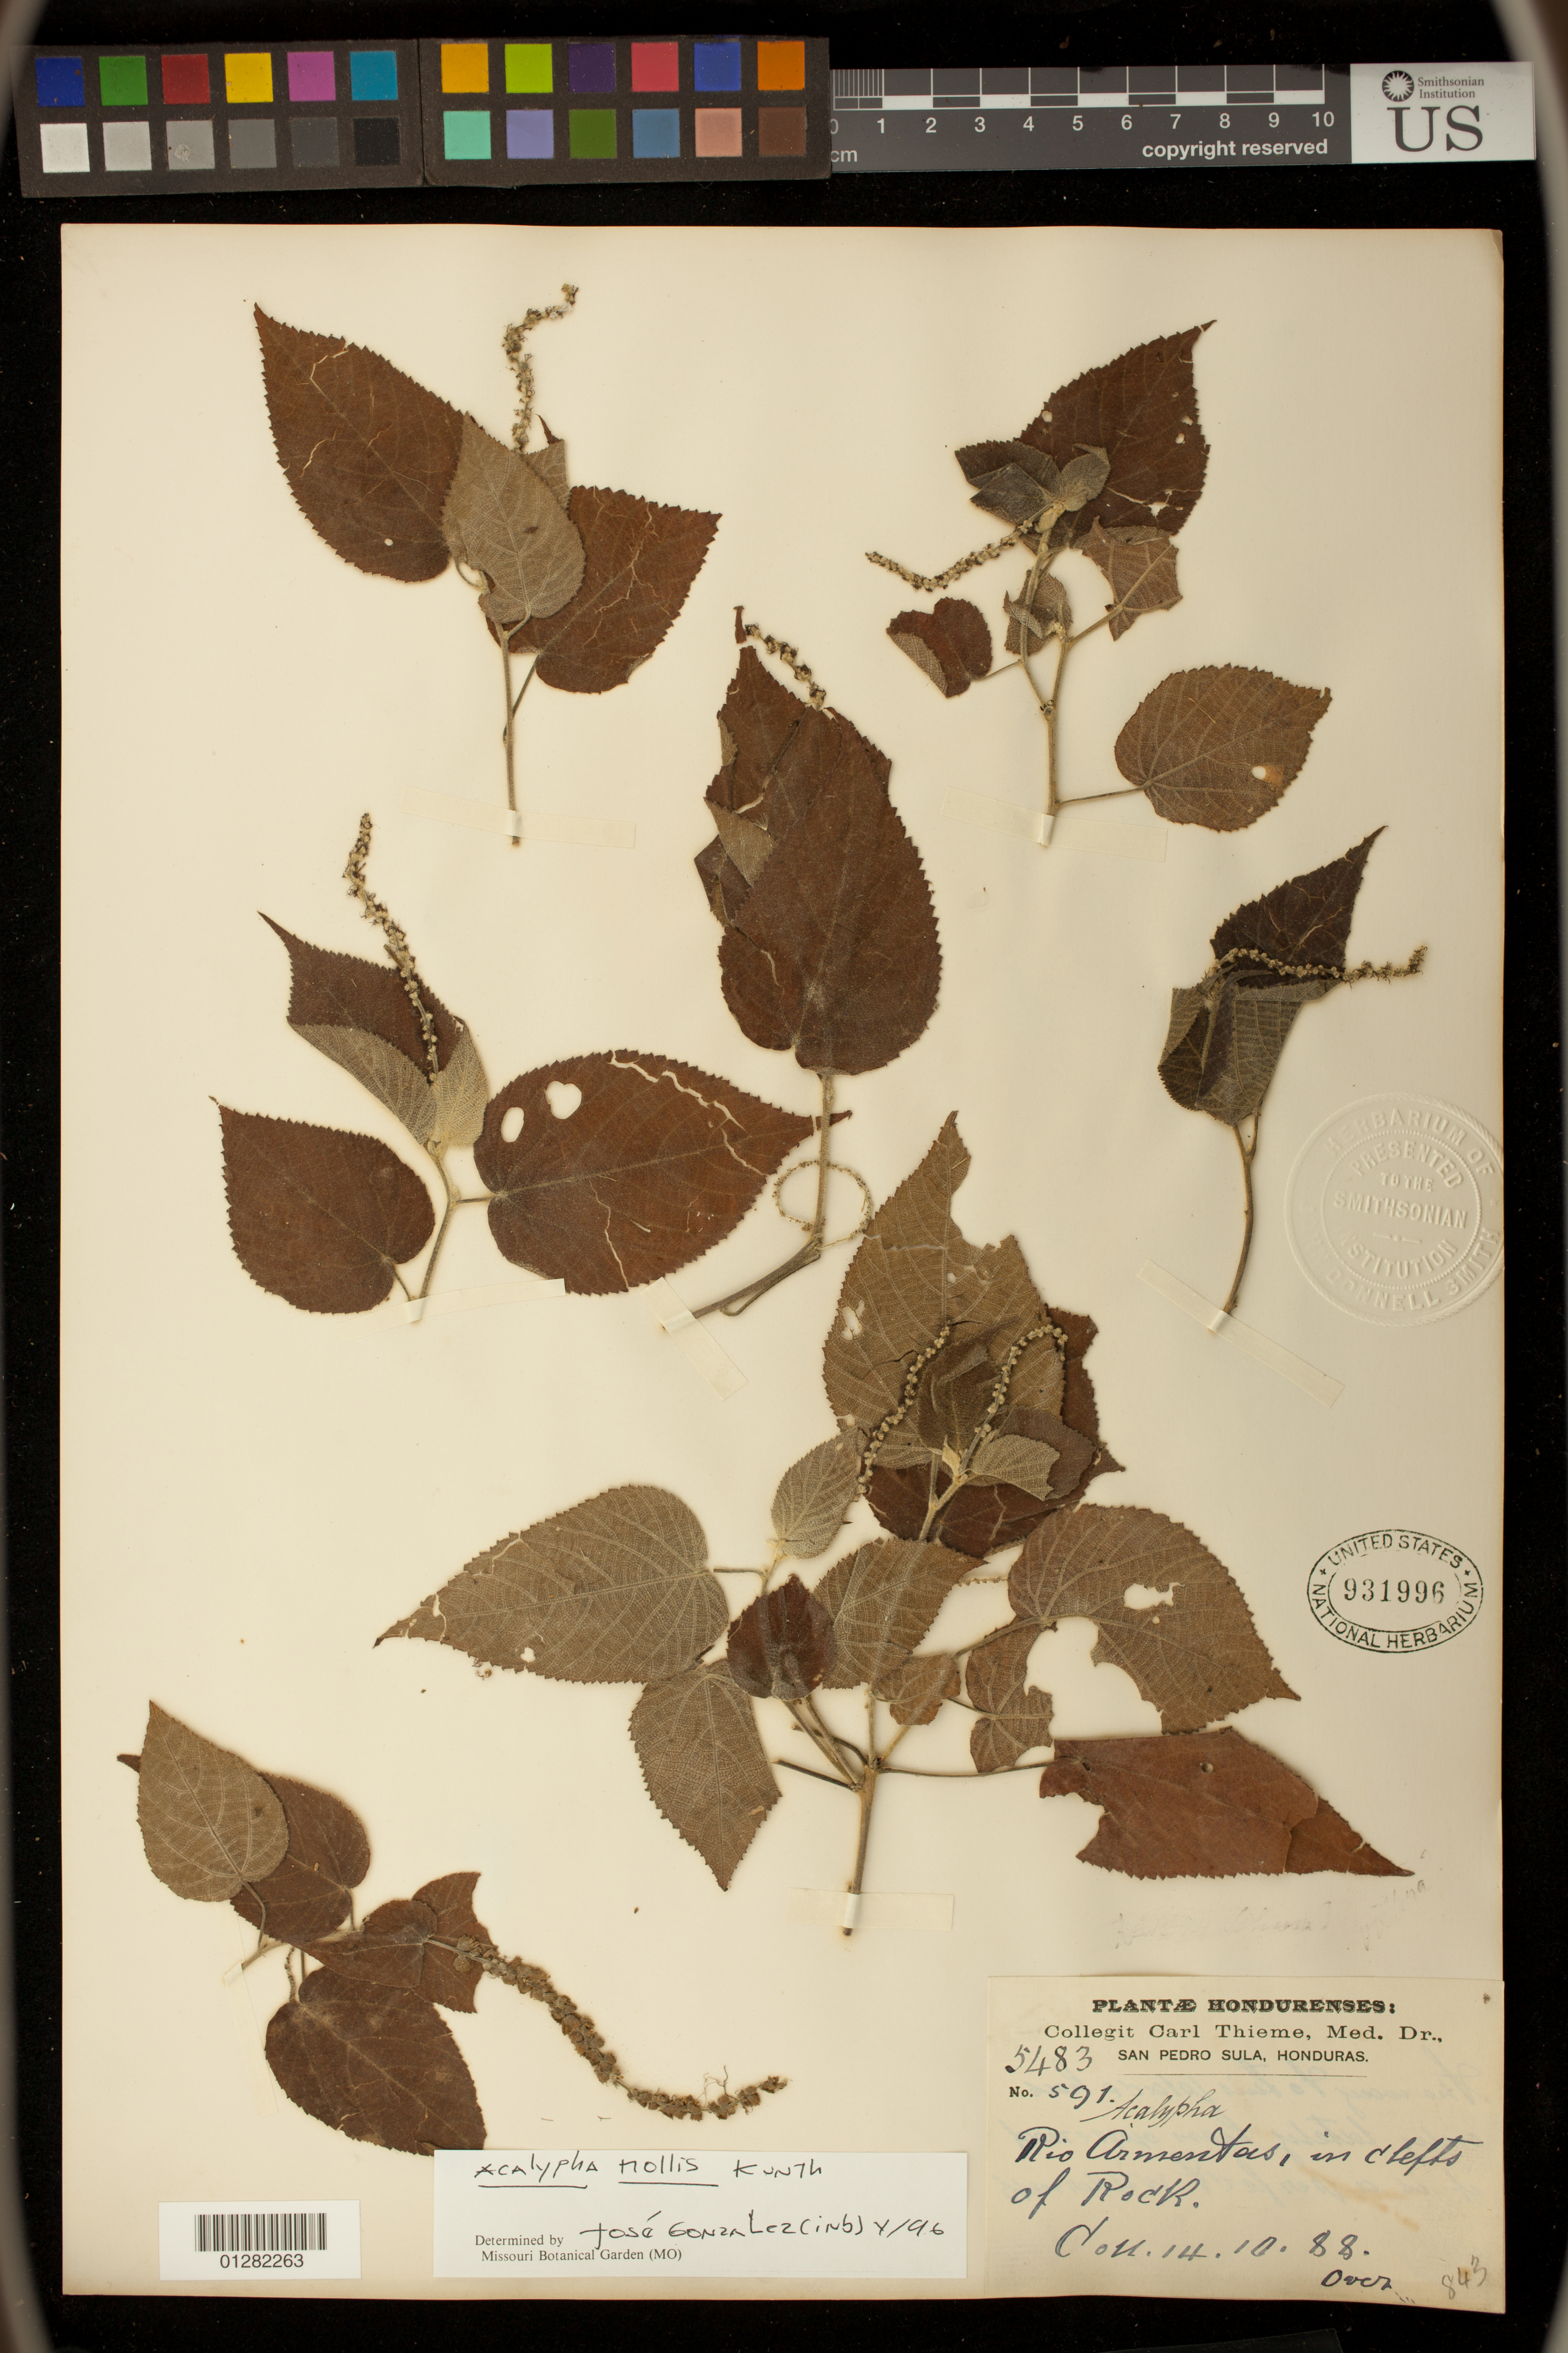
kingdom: Plantae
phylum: Tracheophyta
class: Magnoliopsida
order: Malpighiales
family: Euphorbiaceae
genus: Acalypha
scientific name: Acalypha mollis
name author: Kunth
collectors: P. C. Standley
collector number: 591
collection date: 1888-10-14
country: Honduras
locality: Rio Armentas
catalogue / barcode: US 931996